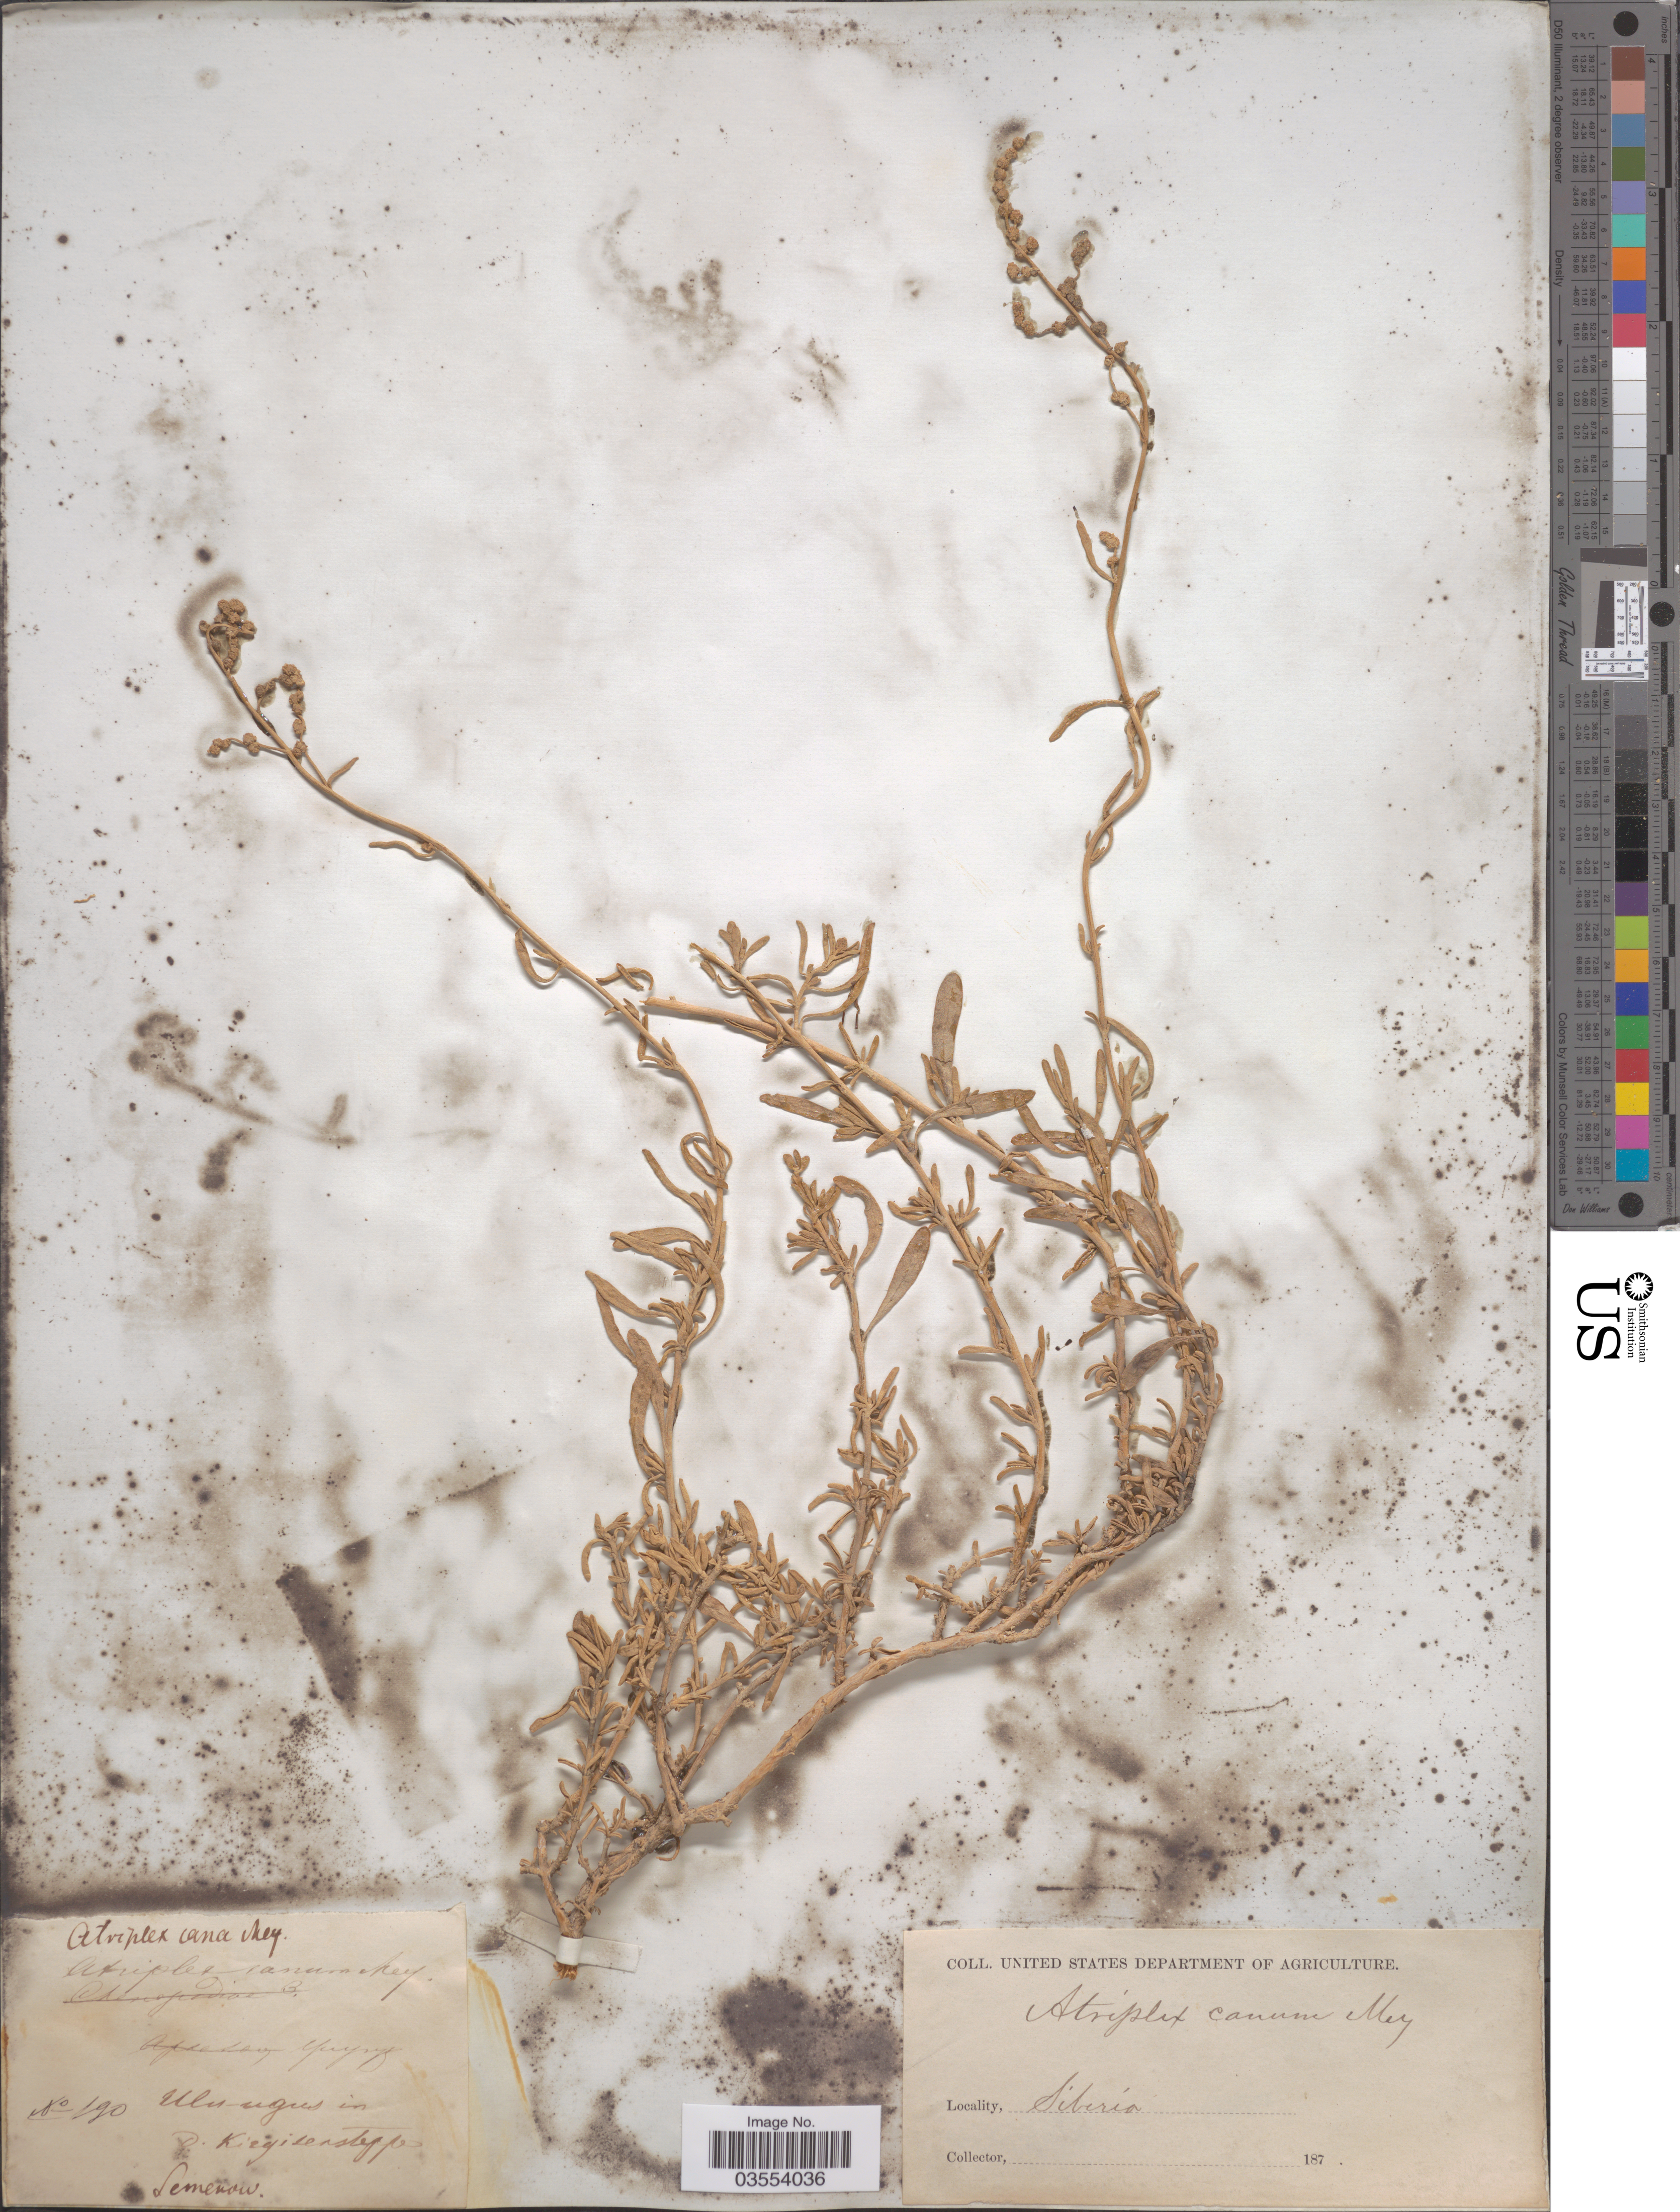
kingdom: Plantae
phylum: Tracheophyta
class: Magnoliopsida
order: Caryophyllales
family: Amaranthaceae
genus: Atriplex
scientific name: Atriplex cana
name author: Ledeb.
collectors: P. P. Semenov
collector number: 190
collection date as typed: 187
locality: Ulu-ugus in O. Kirgisensteppe. Siberia.